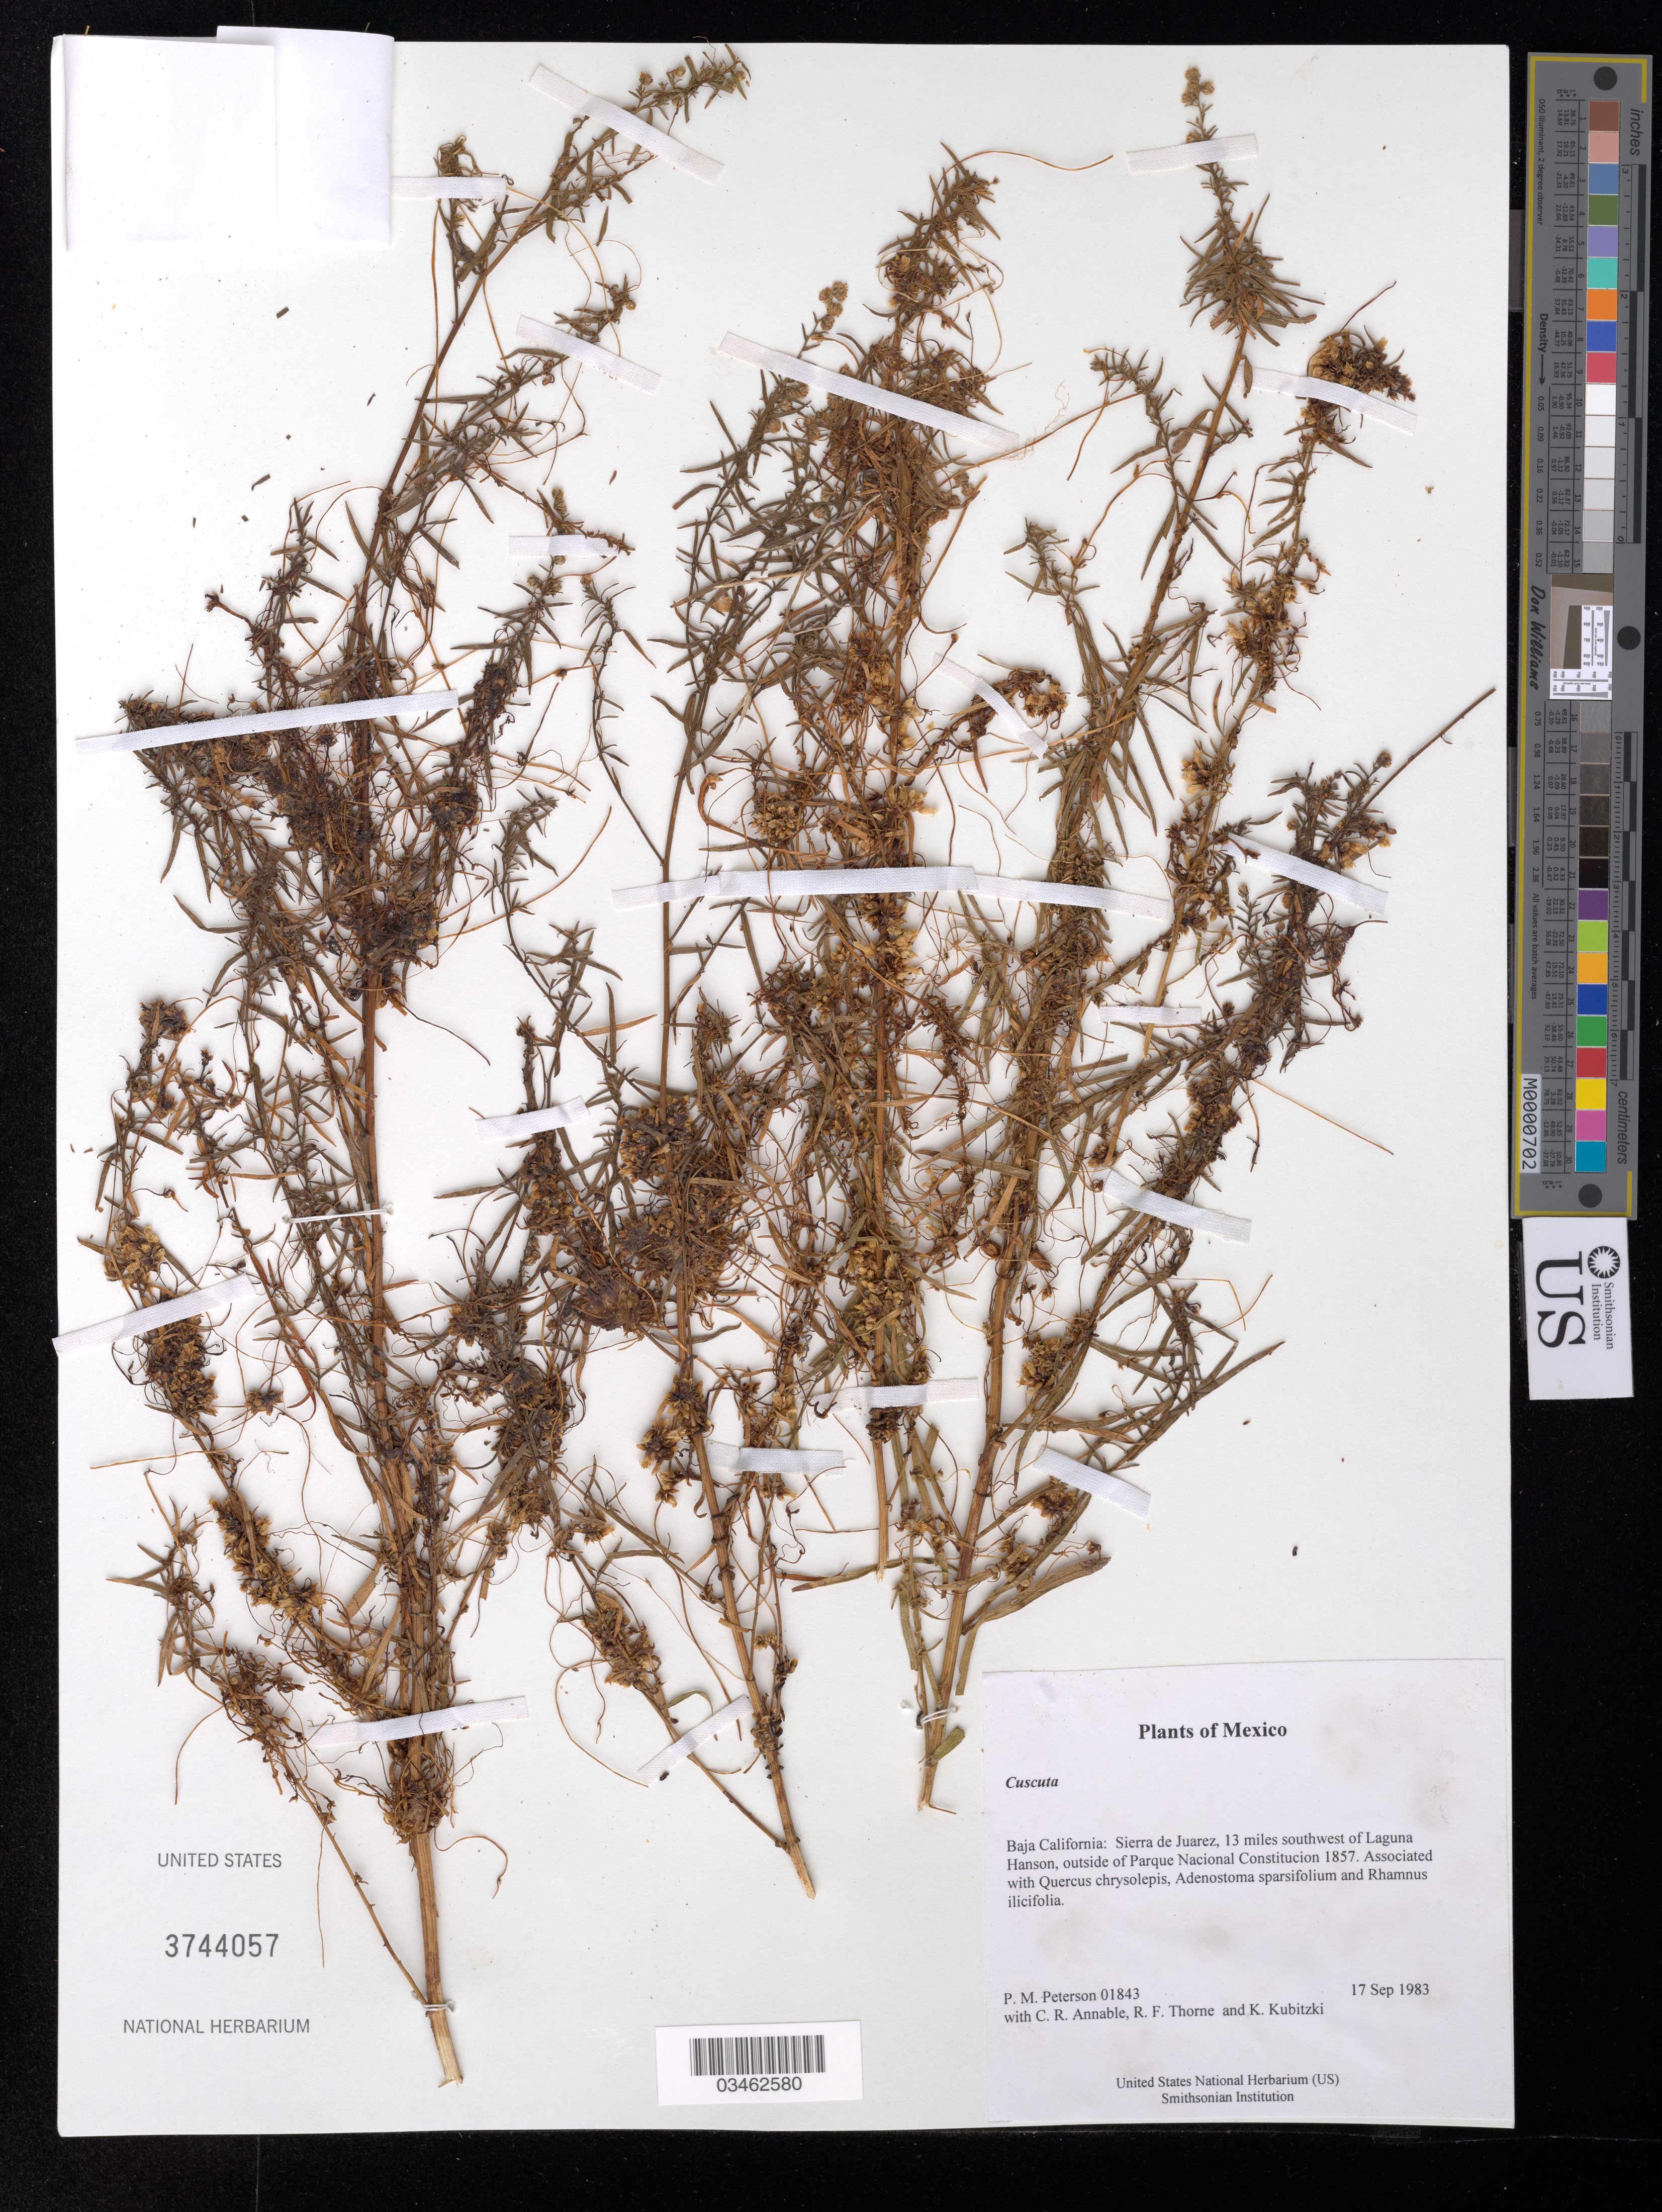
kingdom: Plantae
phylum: Tracheophyta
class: Magnoliopsida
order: Solanales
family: Convolvulaceae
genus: Cuscuta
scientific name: Cuscuta sp.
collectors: P. M. Peterson, C. R. Annable, R. F. Thorne & K. Kubitzki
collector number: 01843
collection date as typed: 17 Sep 1983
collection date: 1983-09-17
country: Mexico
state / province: Baja California Norte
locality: Sierra de Juarez, 13 miles southwest of Laguna Hanson, outside of Parque Nacional Constitucion 1857.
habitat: Associated with Quercus chrysolepis, Adenostoma sparsifolium and Rhamnus ilicifolia.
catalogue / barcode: US 3744057